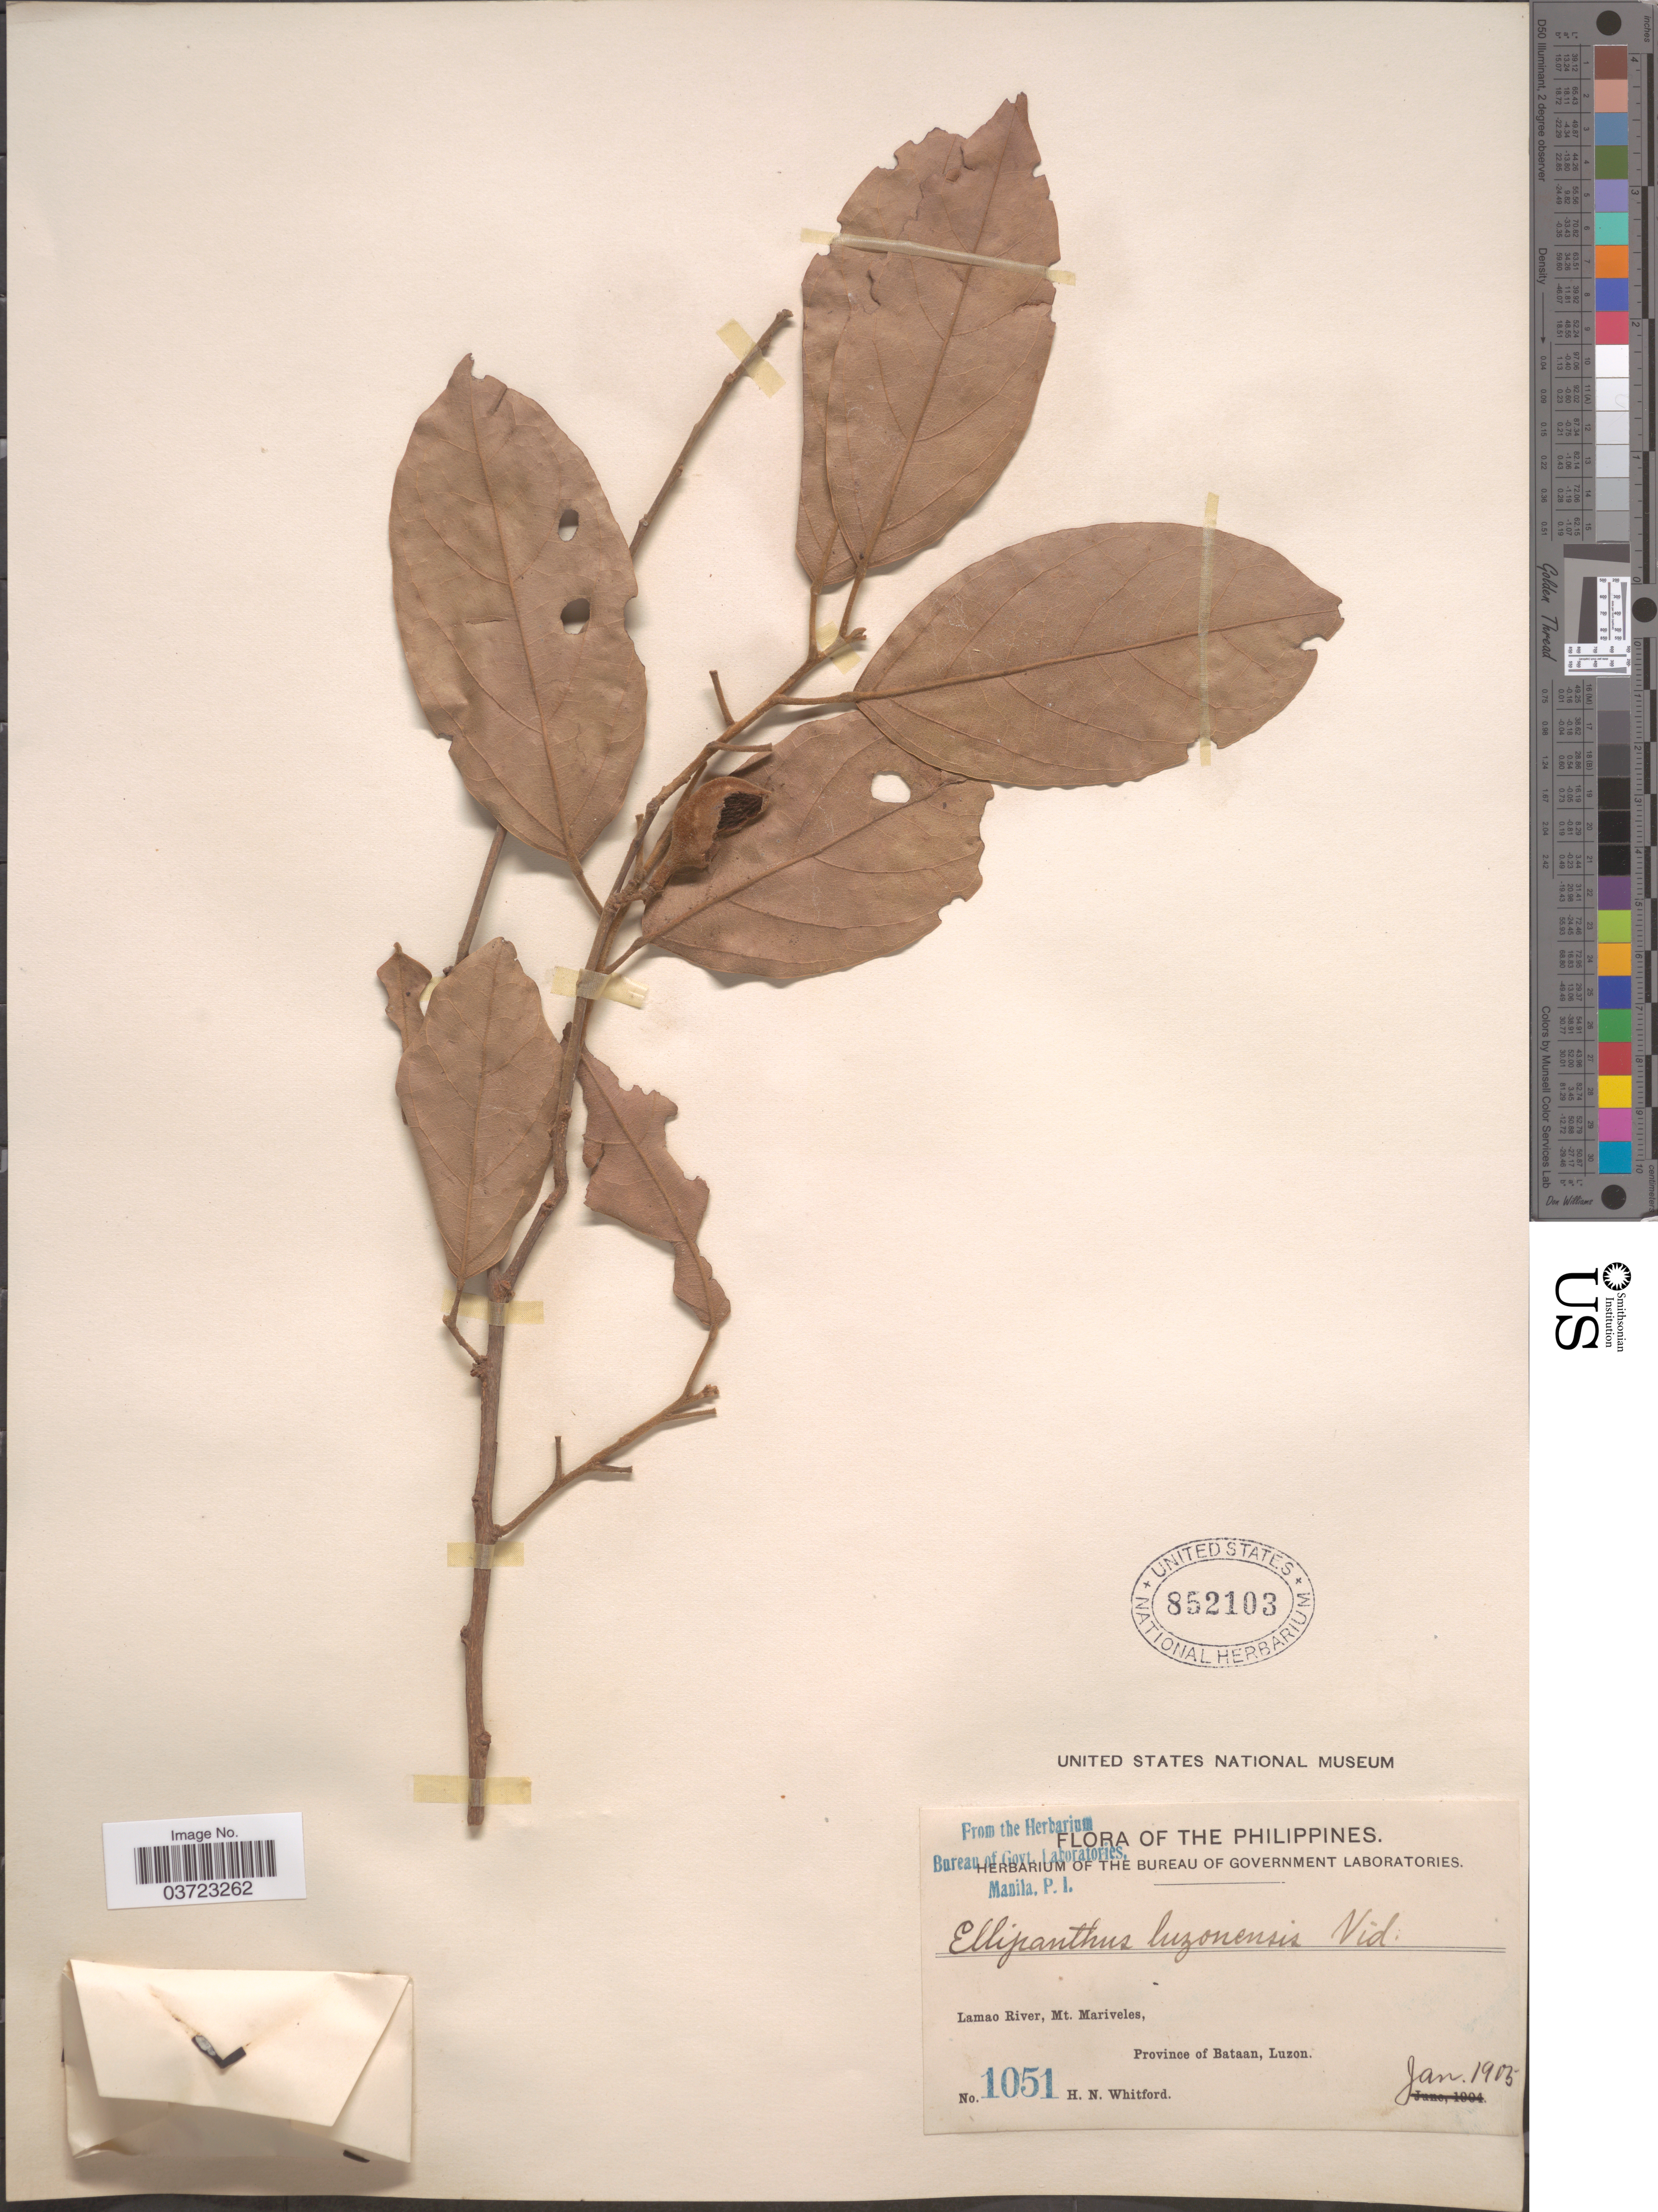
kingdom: Plantae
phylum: Tracheophyta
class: Magnoliopsida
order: Oxalidales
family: Connaraceae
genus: Ellipanthus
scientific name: Ellipanthus luzoniensis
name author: S. Vidal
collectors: H. N. Whitford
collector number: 1051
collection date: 1905-01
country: Philippines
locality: Lamao River, Mt. Mariveles, Province of Bataan, Luzon.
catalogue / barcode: US 852103